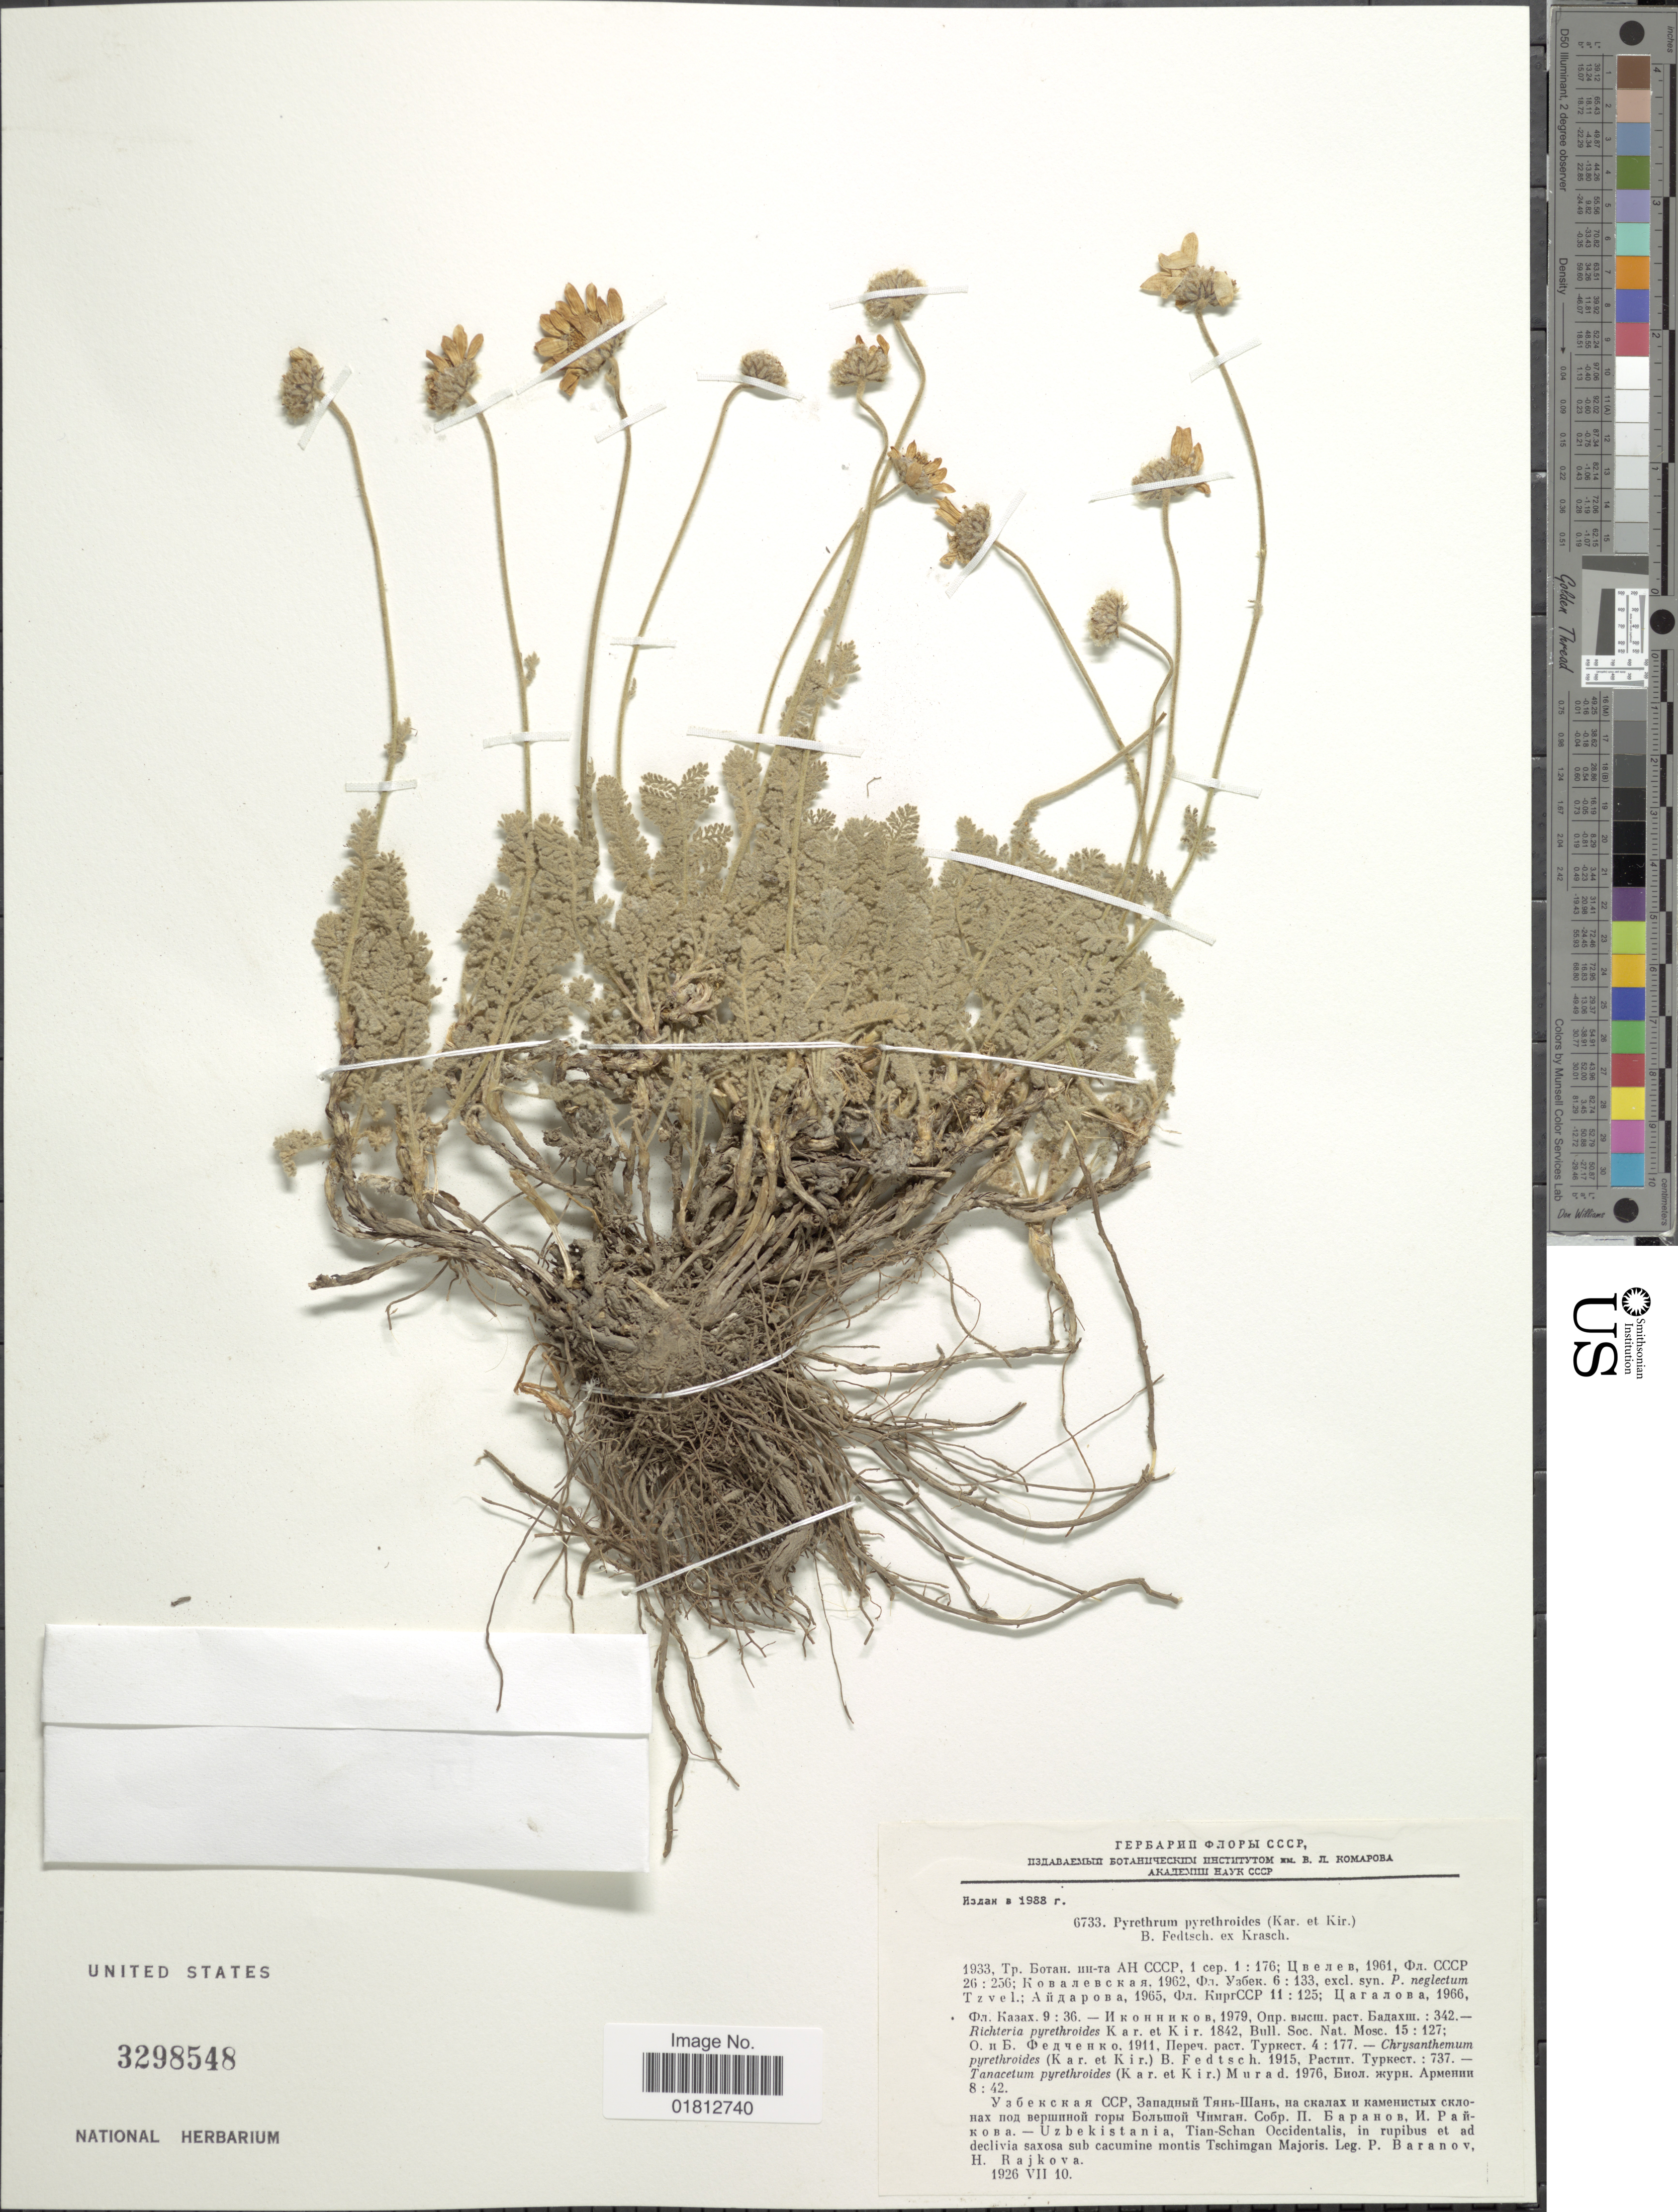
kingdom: Plantae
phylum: Tracheophyta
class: Magnoliopsida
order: Asterales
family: Asteraceae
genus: Richteria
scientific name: Richteria pyrethroides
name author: Kar. & Kir.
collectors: P. Baranov & H. Rajkova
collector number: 6733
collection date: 1926-07-10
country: Uzbekistan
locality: Uzbekistania, Tian-Schan Occidentalis, montis Tschimgan Majoris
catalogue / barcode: US 3298548